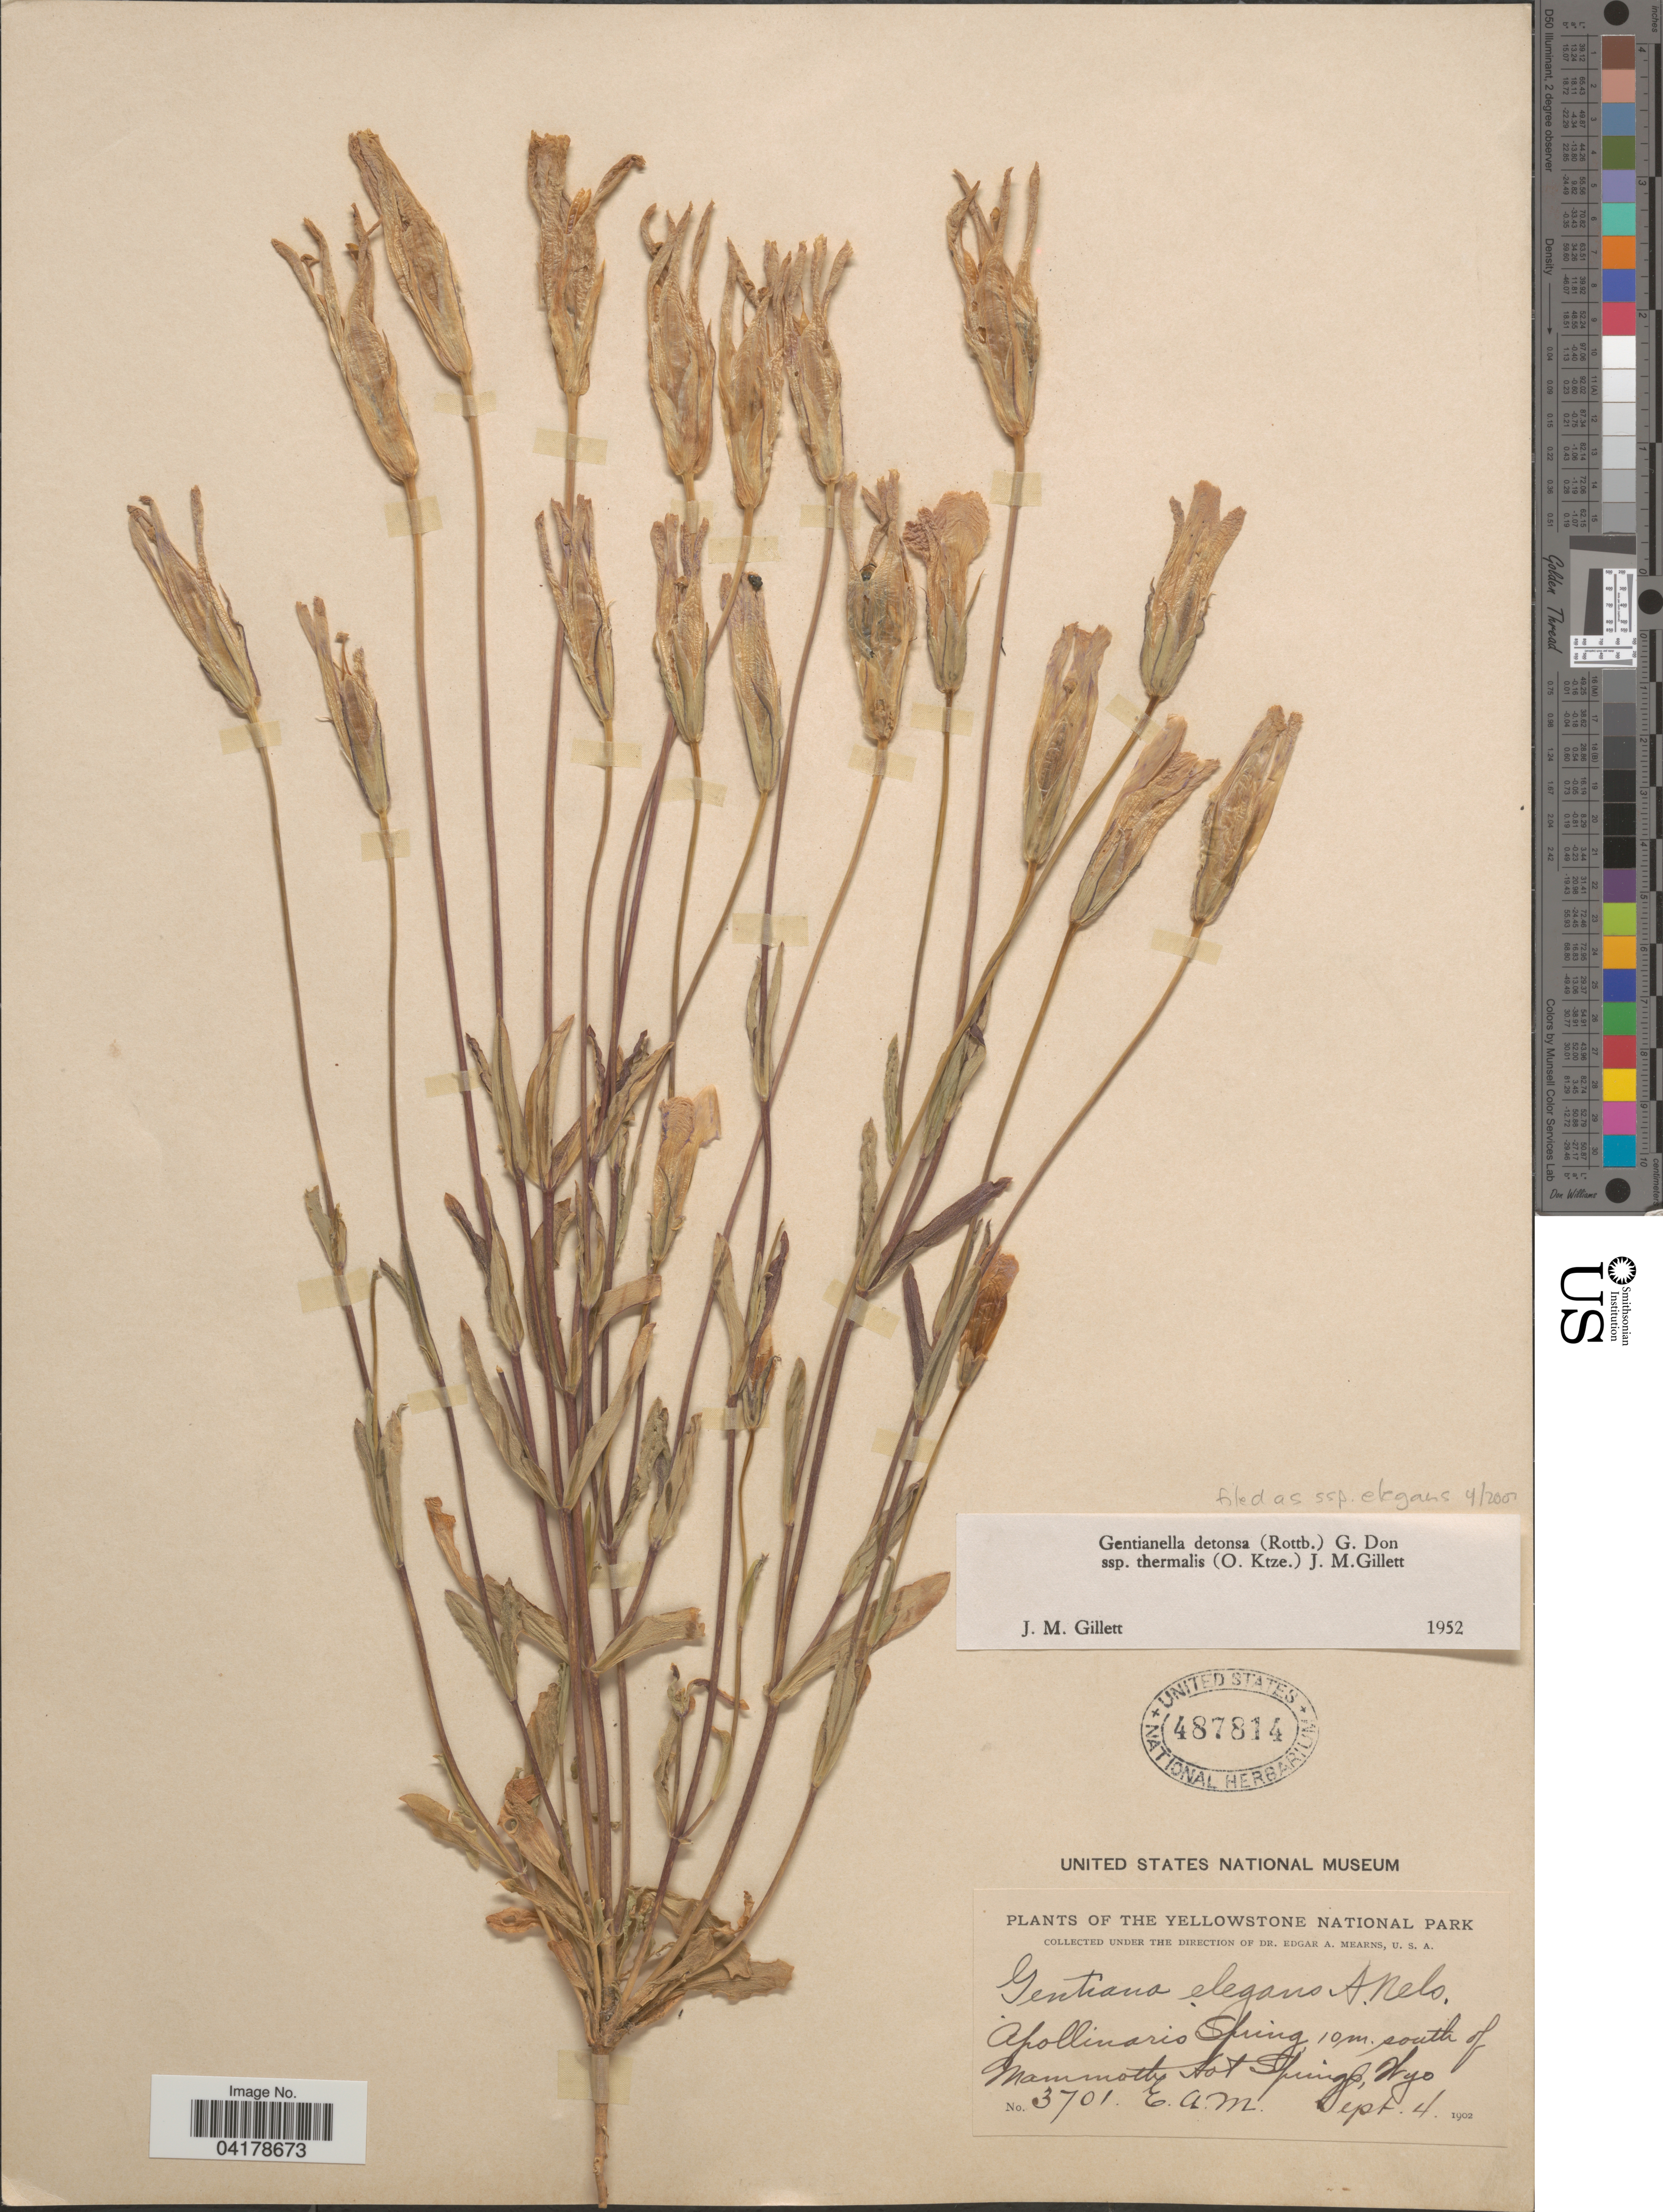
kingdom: Plantae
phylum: Tracheophyta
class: Magnoliopsida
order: Gentianales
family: Gentianaceae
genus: Gentianella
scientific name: Gentianella detonsa subsp. thermalis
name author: (Kuntze) J.M. Gillett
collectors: E. A. Mearns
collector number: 3701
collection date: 1902-09-04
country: United States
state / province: Wyoming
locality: The Yellowstone National Park. Apollinaris Spring, 10m. south of Mammoth Hot Springs.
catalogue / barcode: US 487814